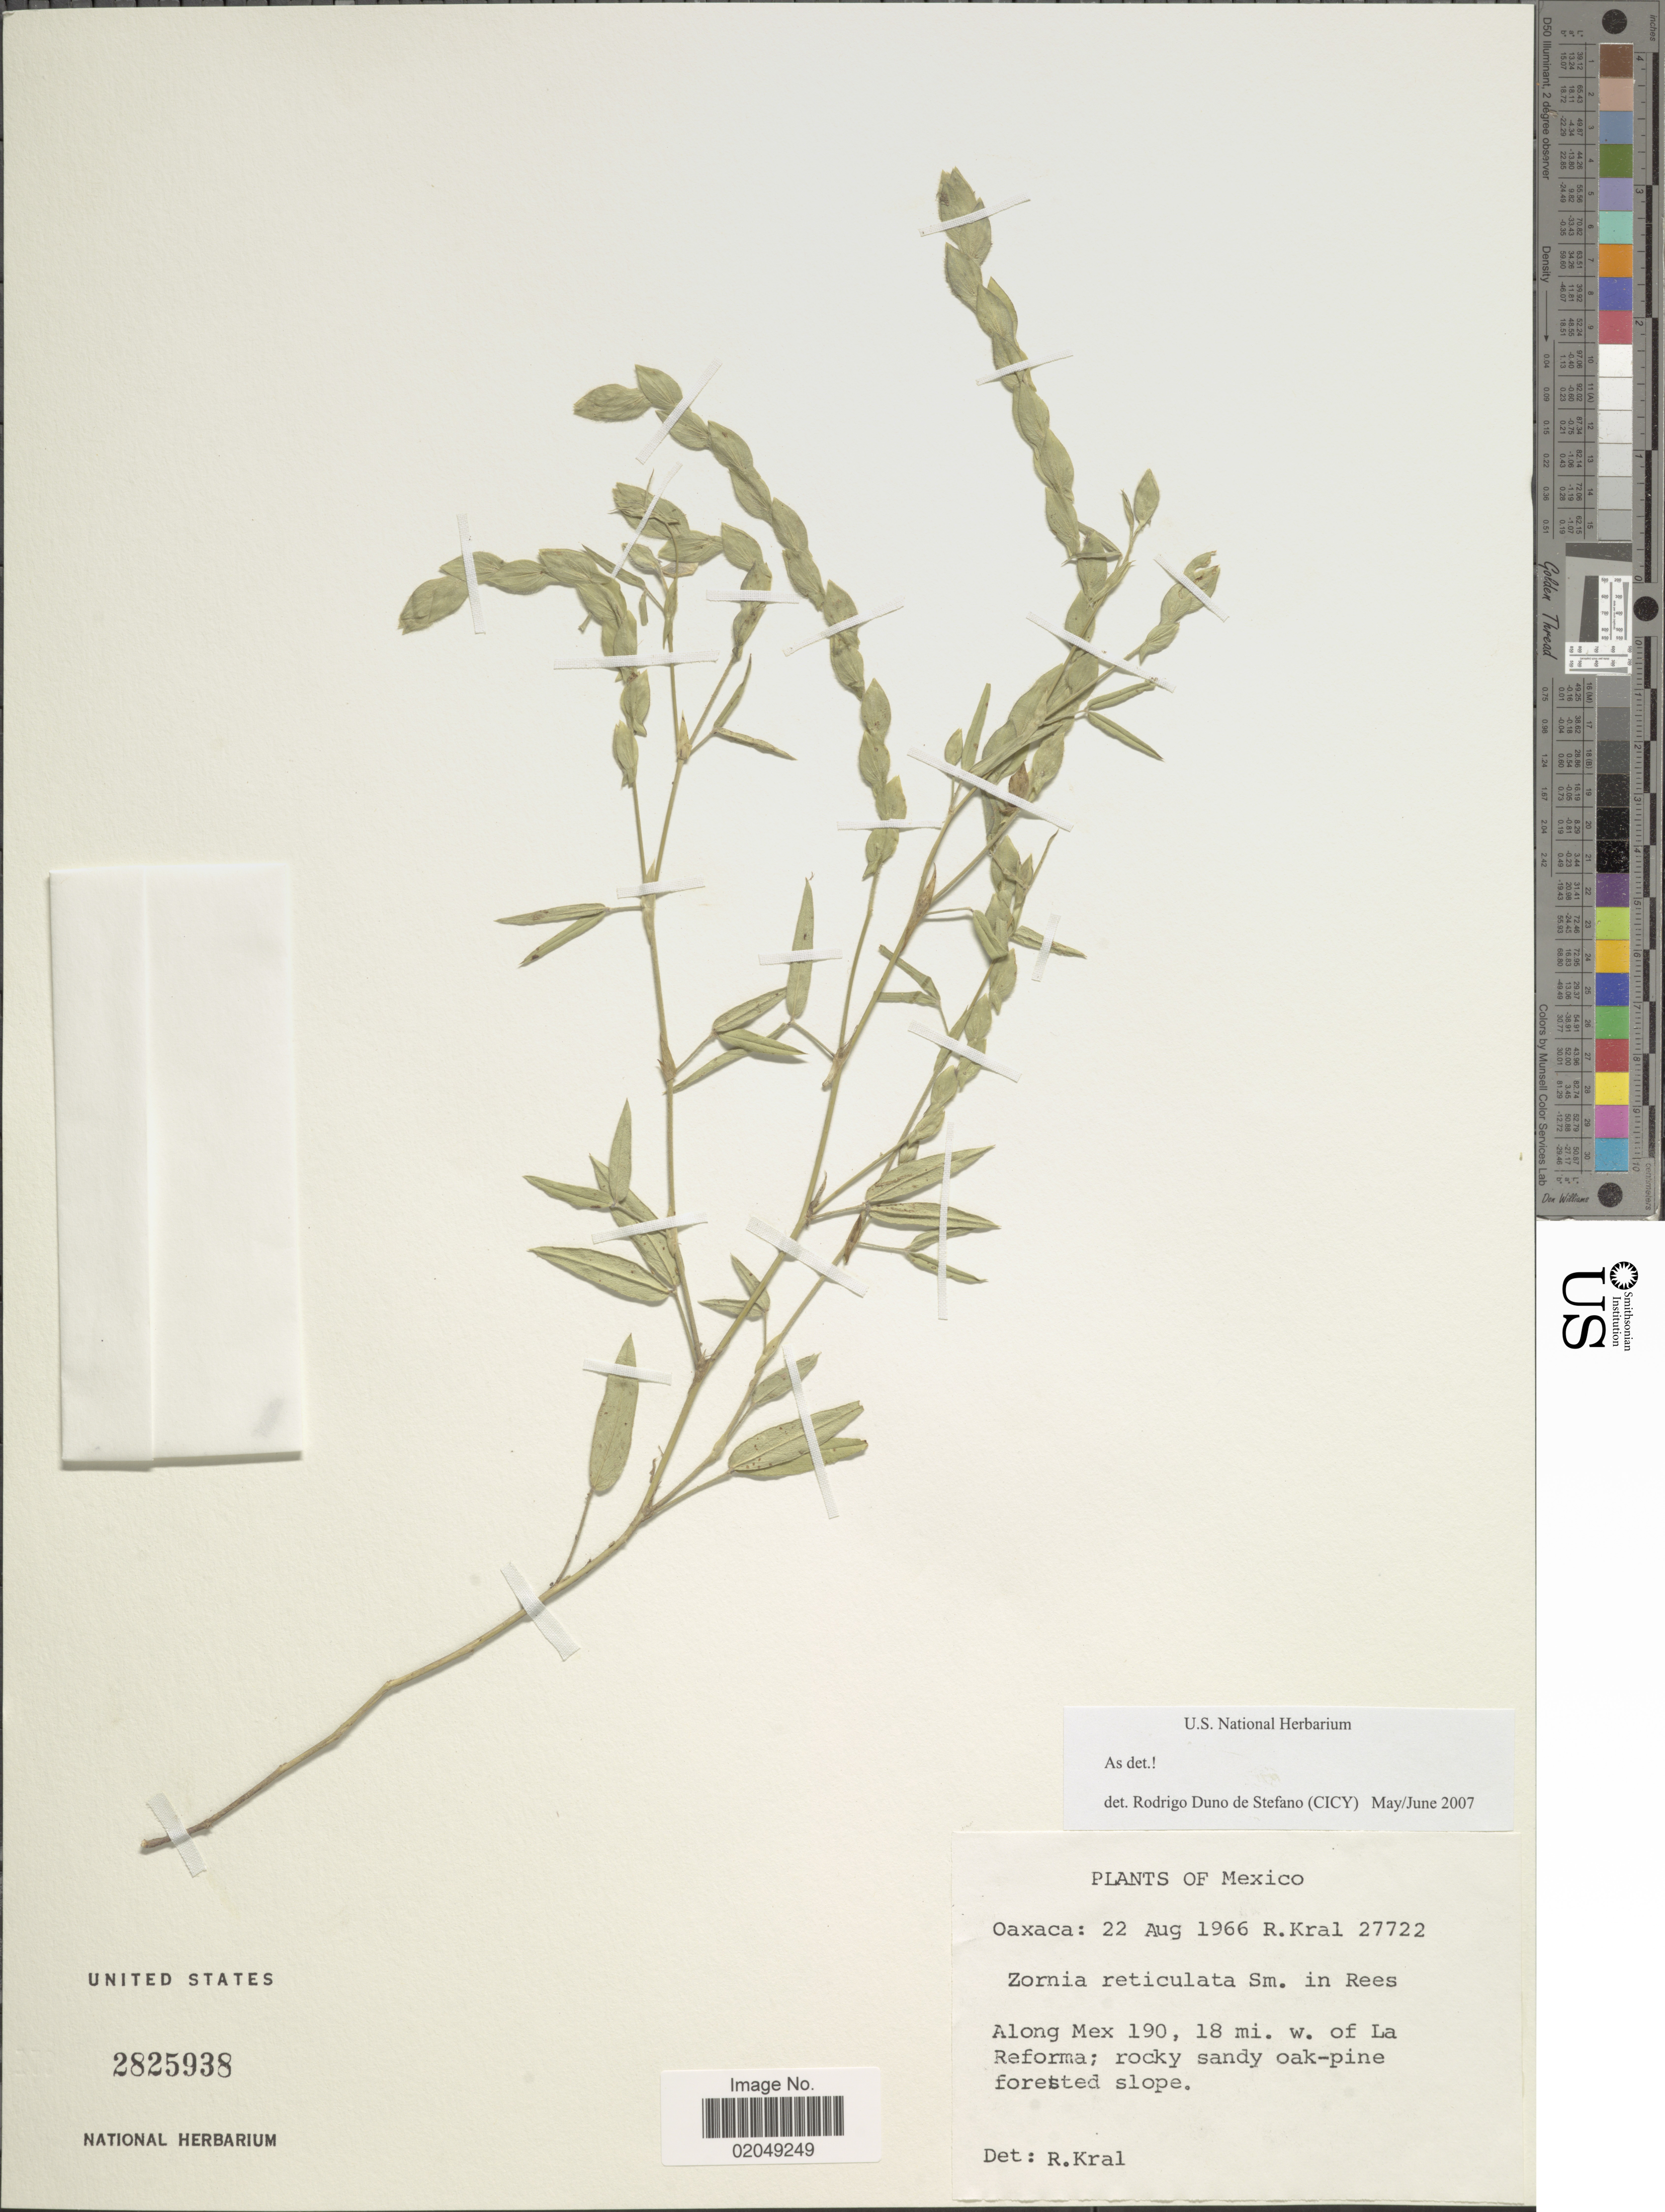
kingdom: Plantae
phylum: Tracheophyta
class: Magnoliopsida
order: Fabales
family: Fabaceae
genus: Zornia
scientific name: Zornia reticulata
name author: Sm.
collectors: R. Kral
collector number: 27722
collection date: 1966-08-22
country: Mexico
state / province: Oaxaca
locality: Along Mex 190, 18 mi. w. of La Reforma; rocky sandy oak-pine forested slope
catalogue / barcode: US 2825938